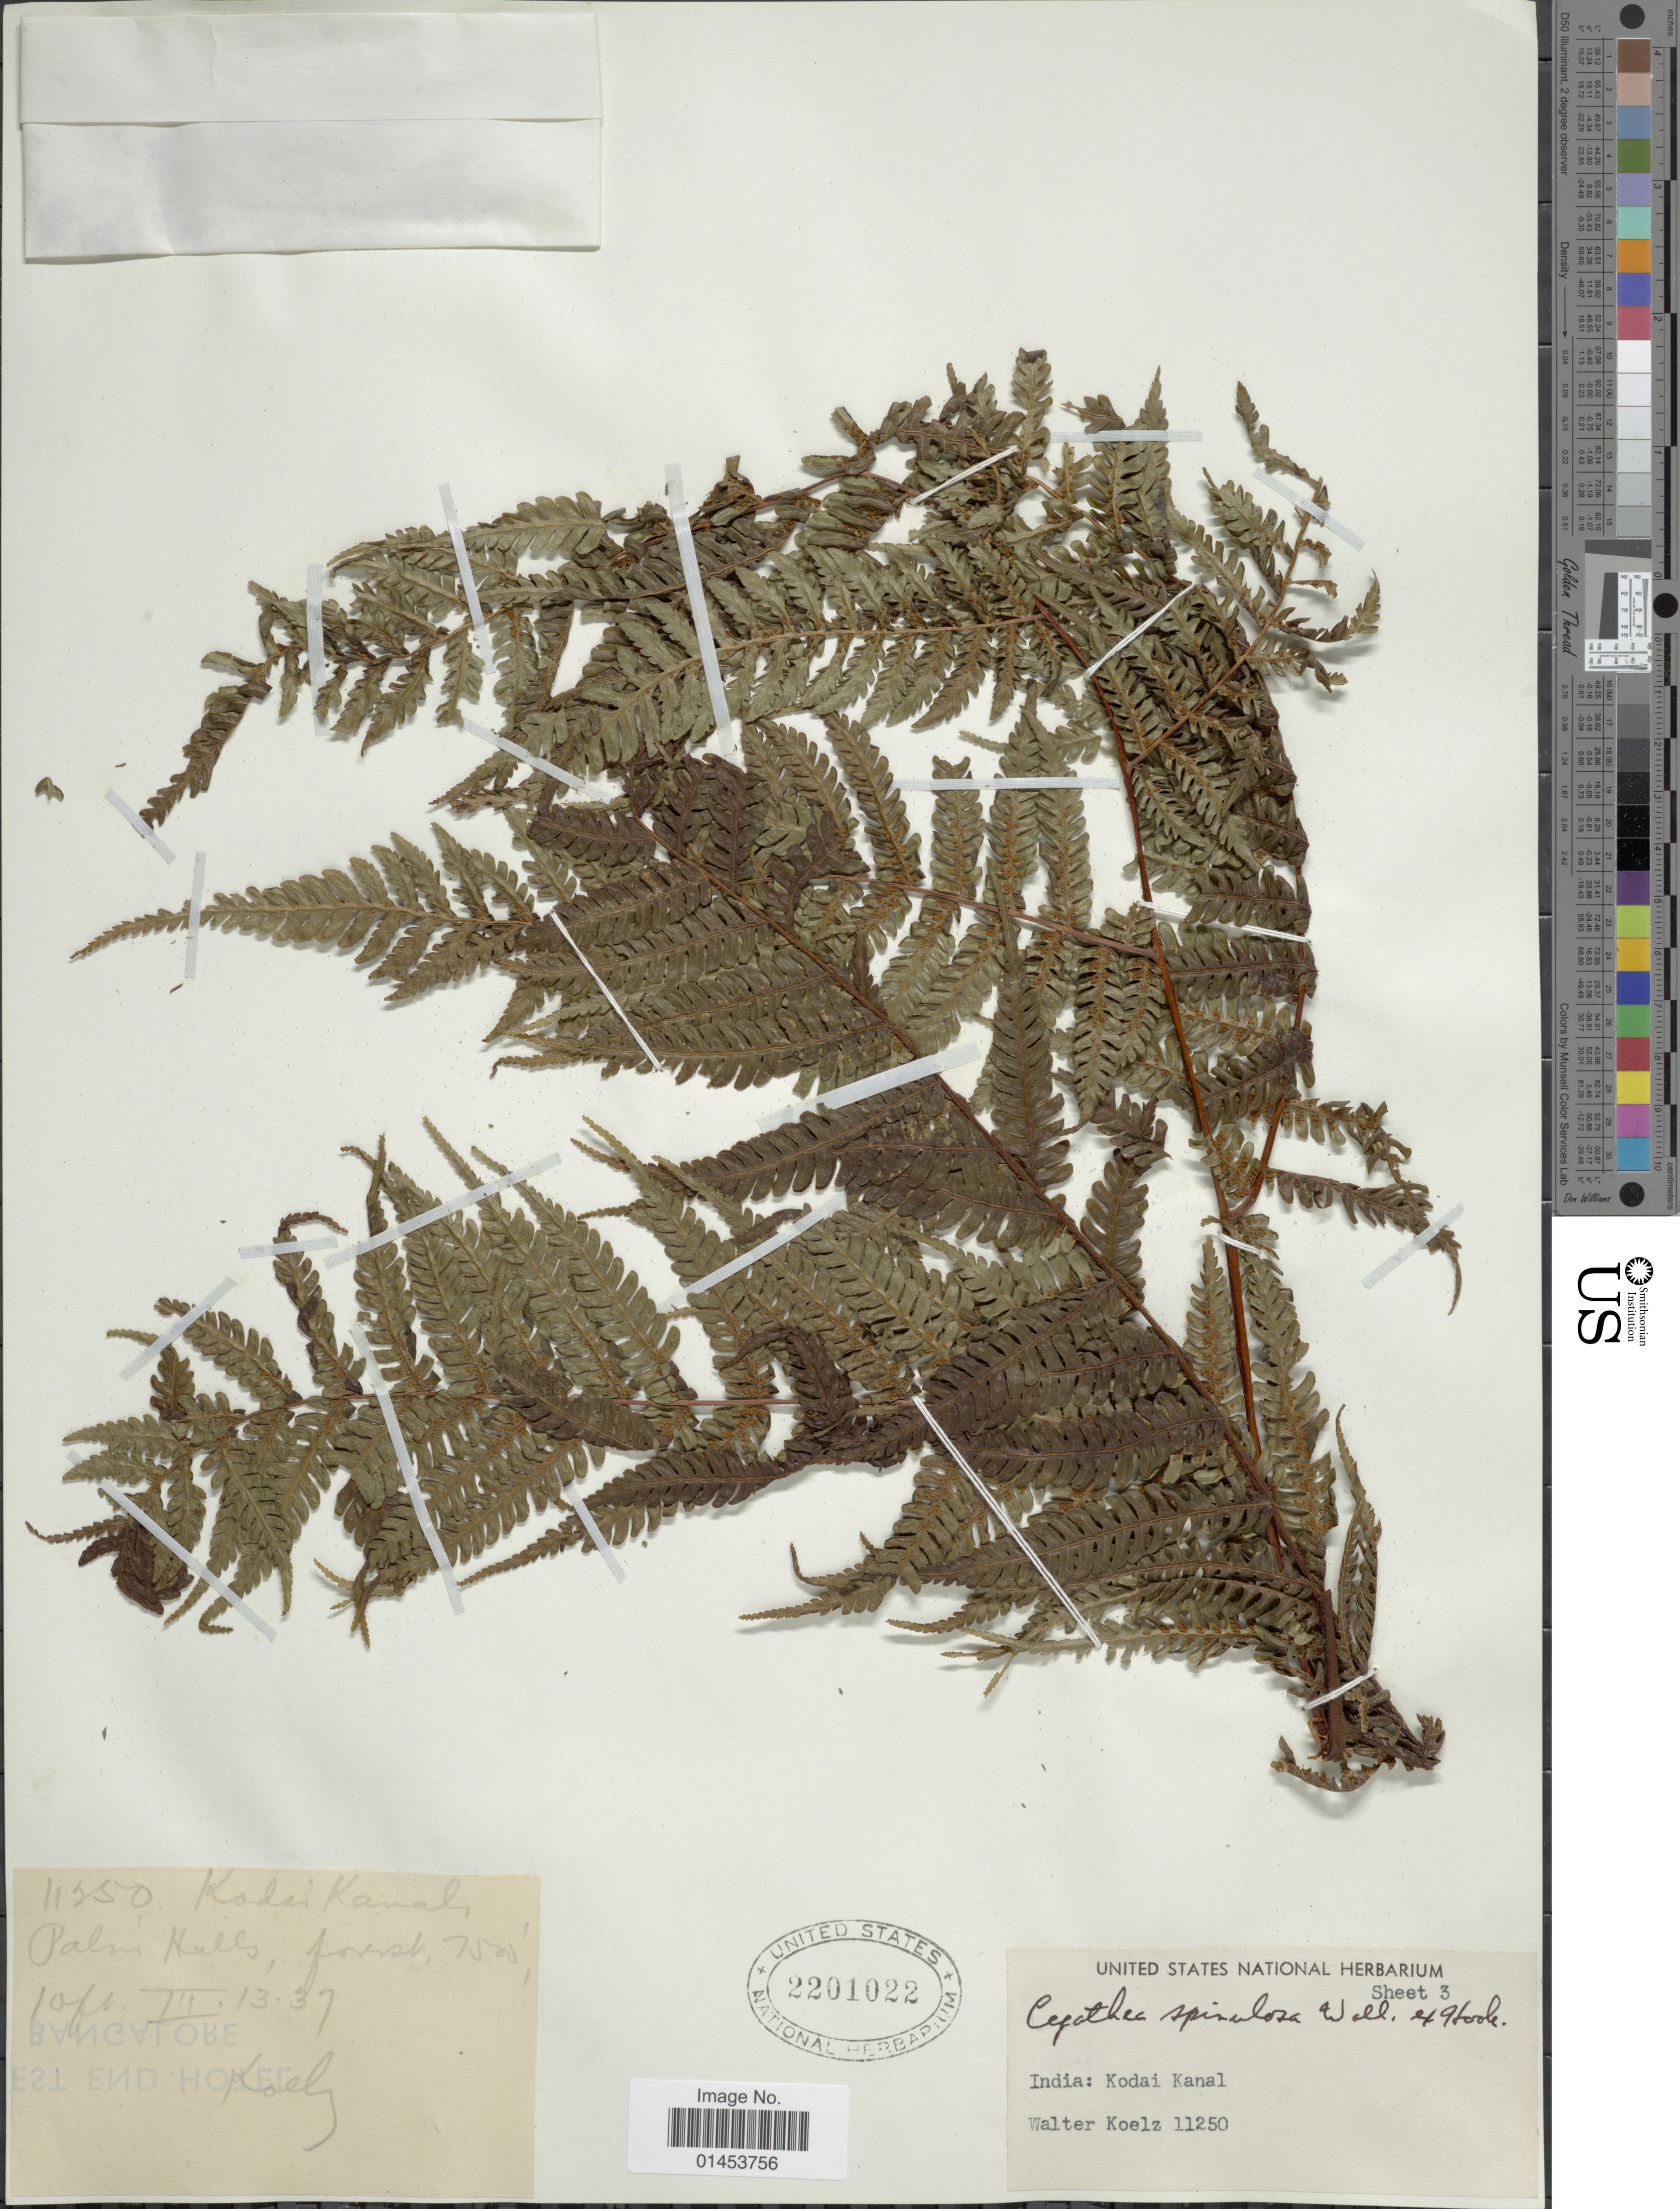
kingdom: Plantae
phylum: Tracheophyta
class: Polypodiopsida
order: Cyatheales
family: Cyatheaceae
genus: Cyathea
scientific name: Cyathea spinulosa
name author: Wall. ex Hook.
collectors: W. N. Koelz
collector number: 11250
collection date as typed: Transcribed d/m/y: 13/3/37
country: India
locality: India: Kodai Kanal, Palm Hills, Forest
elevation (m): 2286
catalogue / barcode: US 2201022